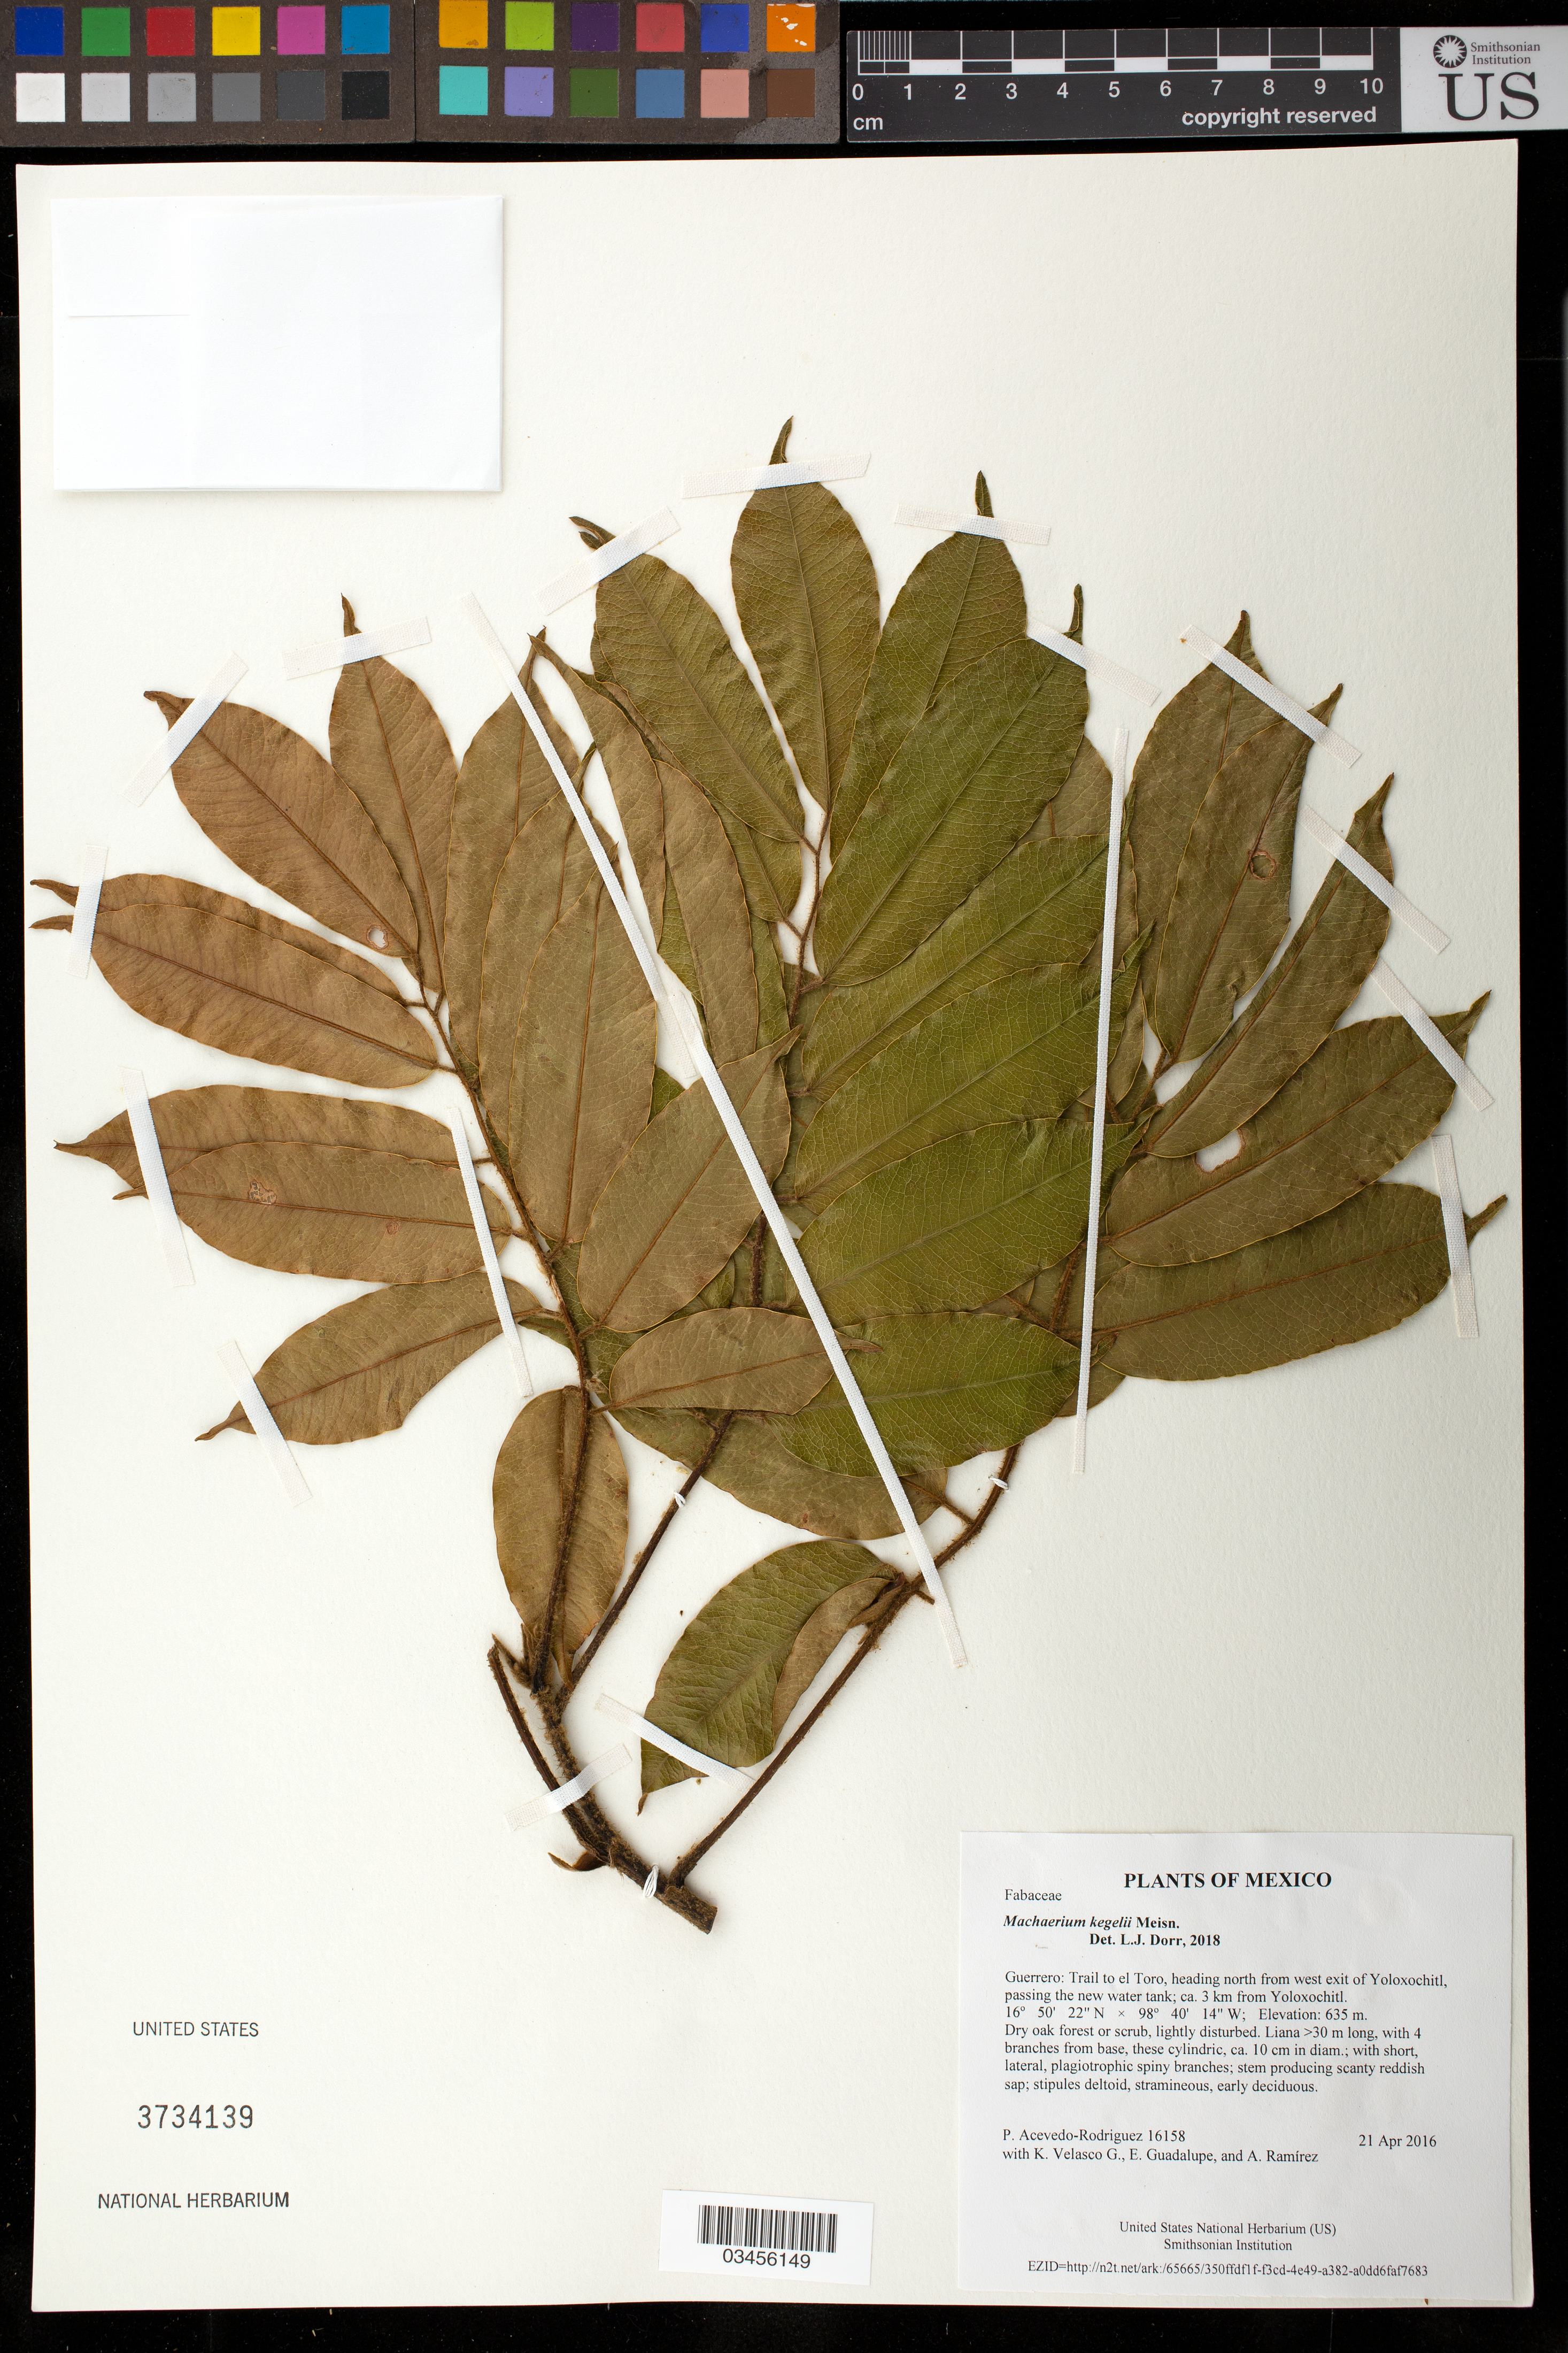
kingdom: Plantae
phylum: Tracheophyta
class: Magnoliopsida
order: Laurales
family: Lauraceae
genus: Ocotea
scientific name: Ocotea sp.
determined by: Acevedo-Rodríguez, P., (BOT), Smithsonian Institution - National Museum of Natural History (UNITED STATES)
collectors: P. Acevedo-Rodr., J. D. Amith, E. Salazar, C. Castaneda & A. Domingues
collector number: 16058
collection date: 2014-11-10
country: Mexico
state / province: Puebla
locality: Cuauhtemoc, Ayotoxco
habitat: Margin of road, remnant trees; open vegetation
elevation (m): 267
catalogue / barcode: US 3734139